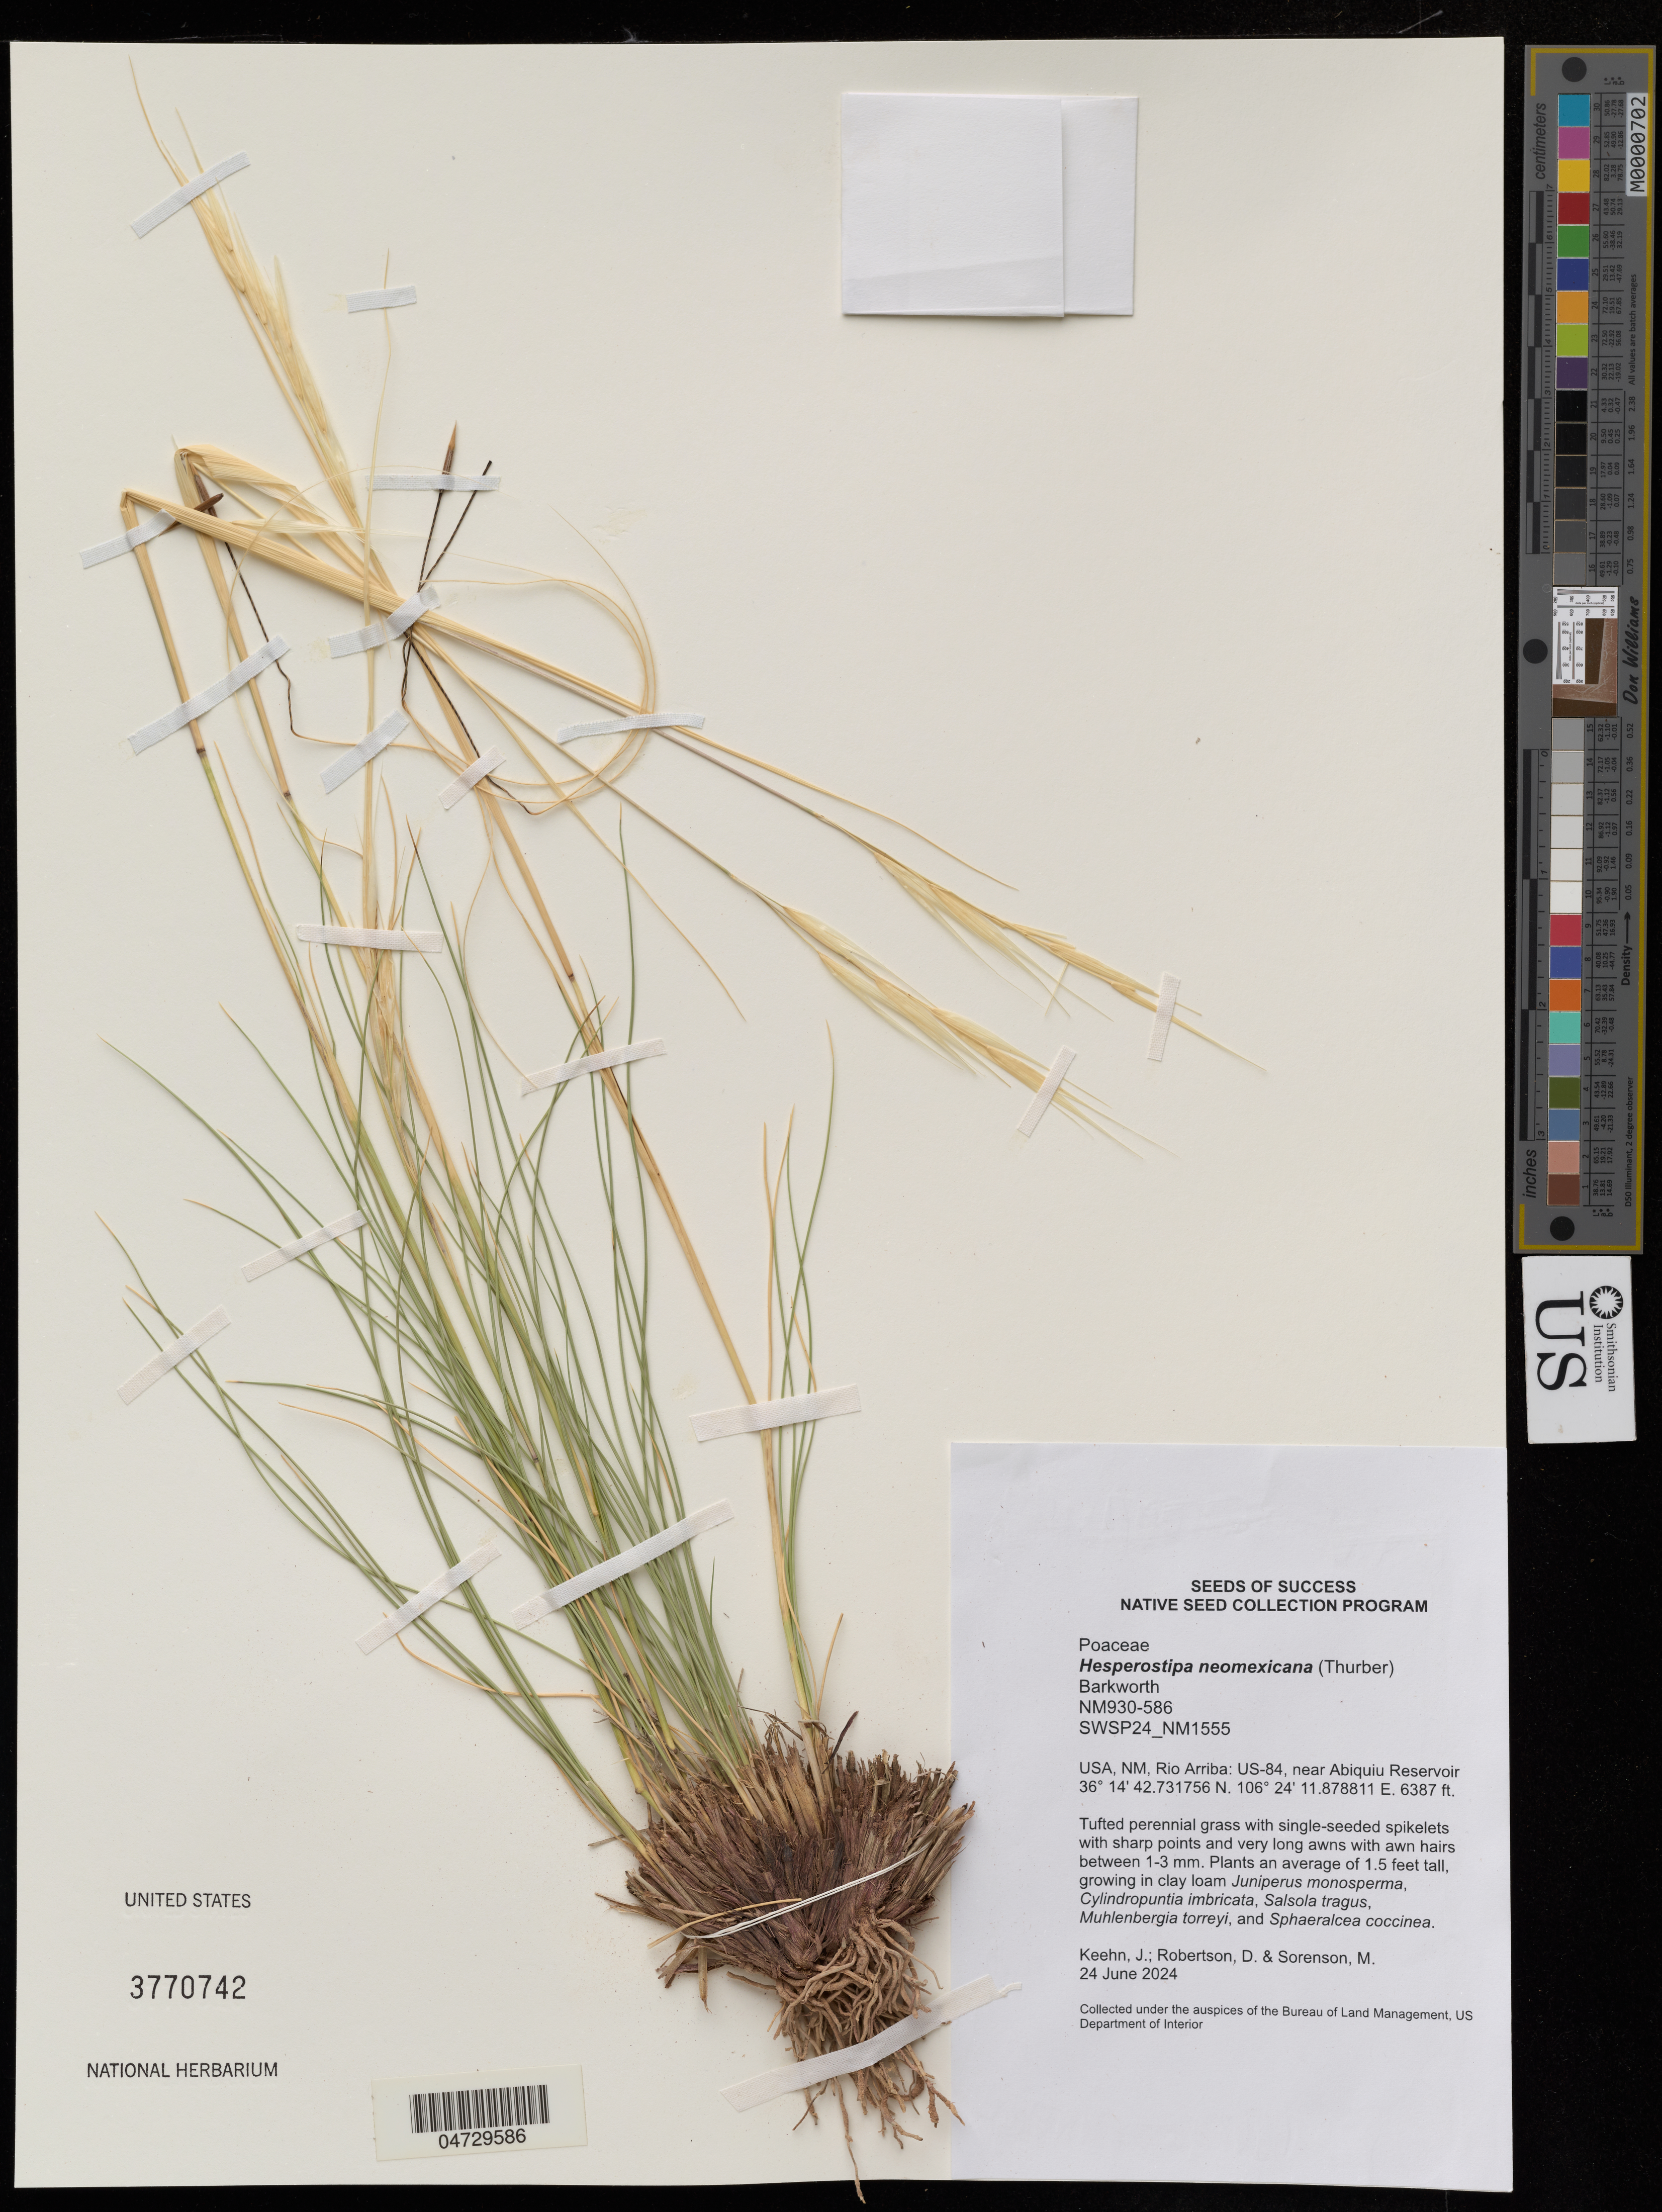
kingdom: Plantae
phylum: Tracheophyta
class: Liliopsida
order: Poales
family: Poaceae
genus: Hesperostipa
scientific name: Hesperostipa neomexicana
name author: (Thurb.) Barkworth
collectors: J. Keehn, D. Robertson & M. Sorenson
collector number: NM930-586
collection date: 2024-06-24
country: United States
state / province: New Mexico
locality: USA, NM, Rio Arriba: US-84, near Abiquiu Reservoir.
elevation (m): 1947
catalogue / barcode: US 3770742